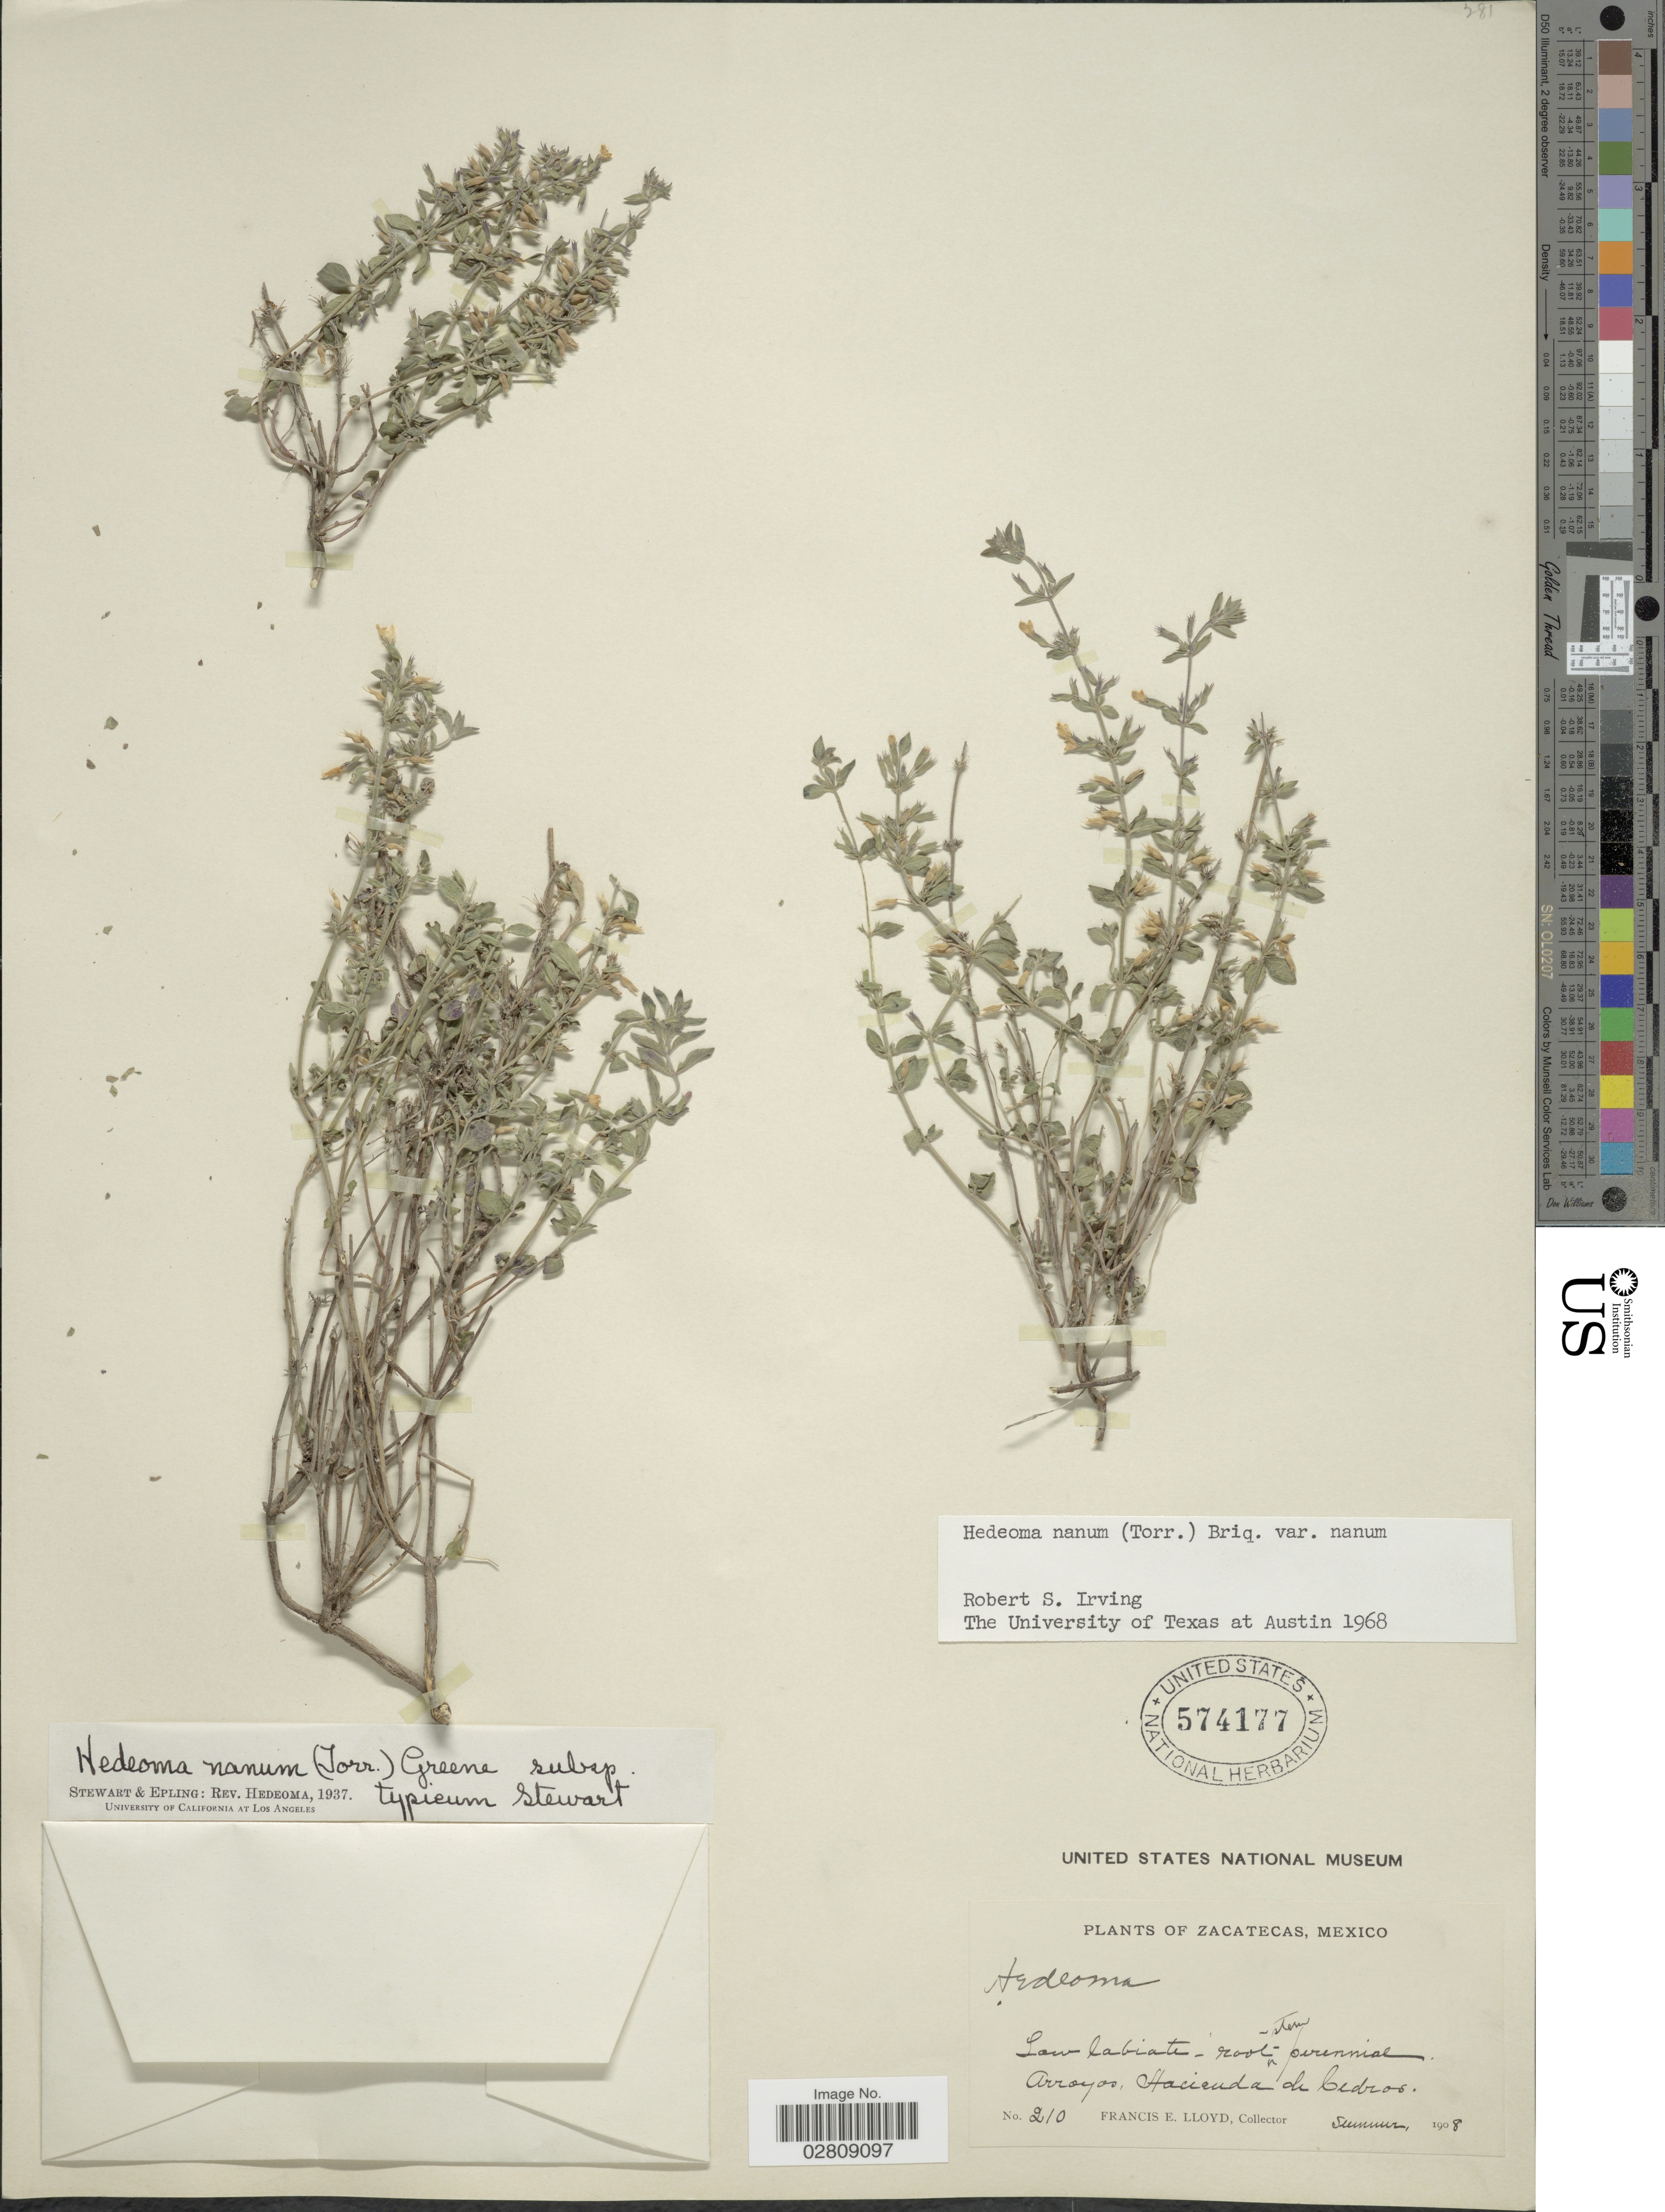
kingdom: Plantae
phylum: Tracheophyta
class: Magnoliopsida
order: Lamiales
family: Lamiaceae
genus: Hedeoma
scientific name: Hedeoma nana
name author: (Torr.) Briq.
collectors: Lloyd, C. E.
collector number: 210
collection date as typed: Summer 1908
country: Mexico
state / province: Zacatecas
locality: Arroyos, Hacienda de Cedros.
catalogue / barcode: US 574177